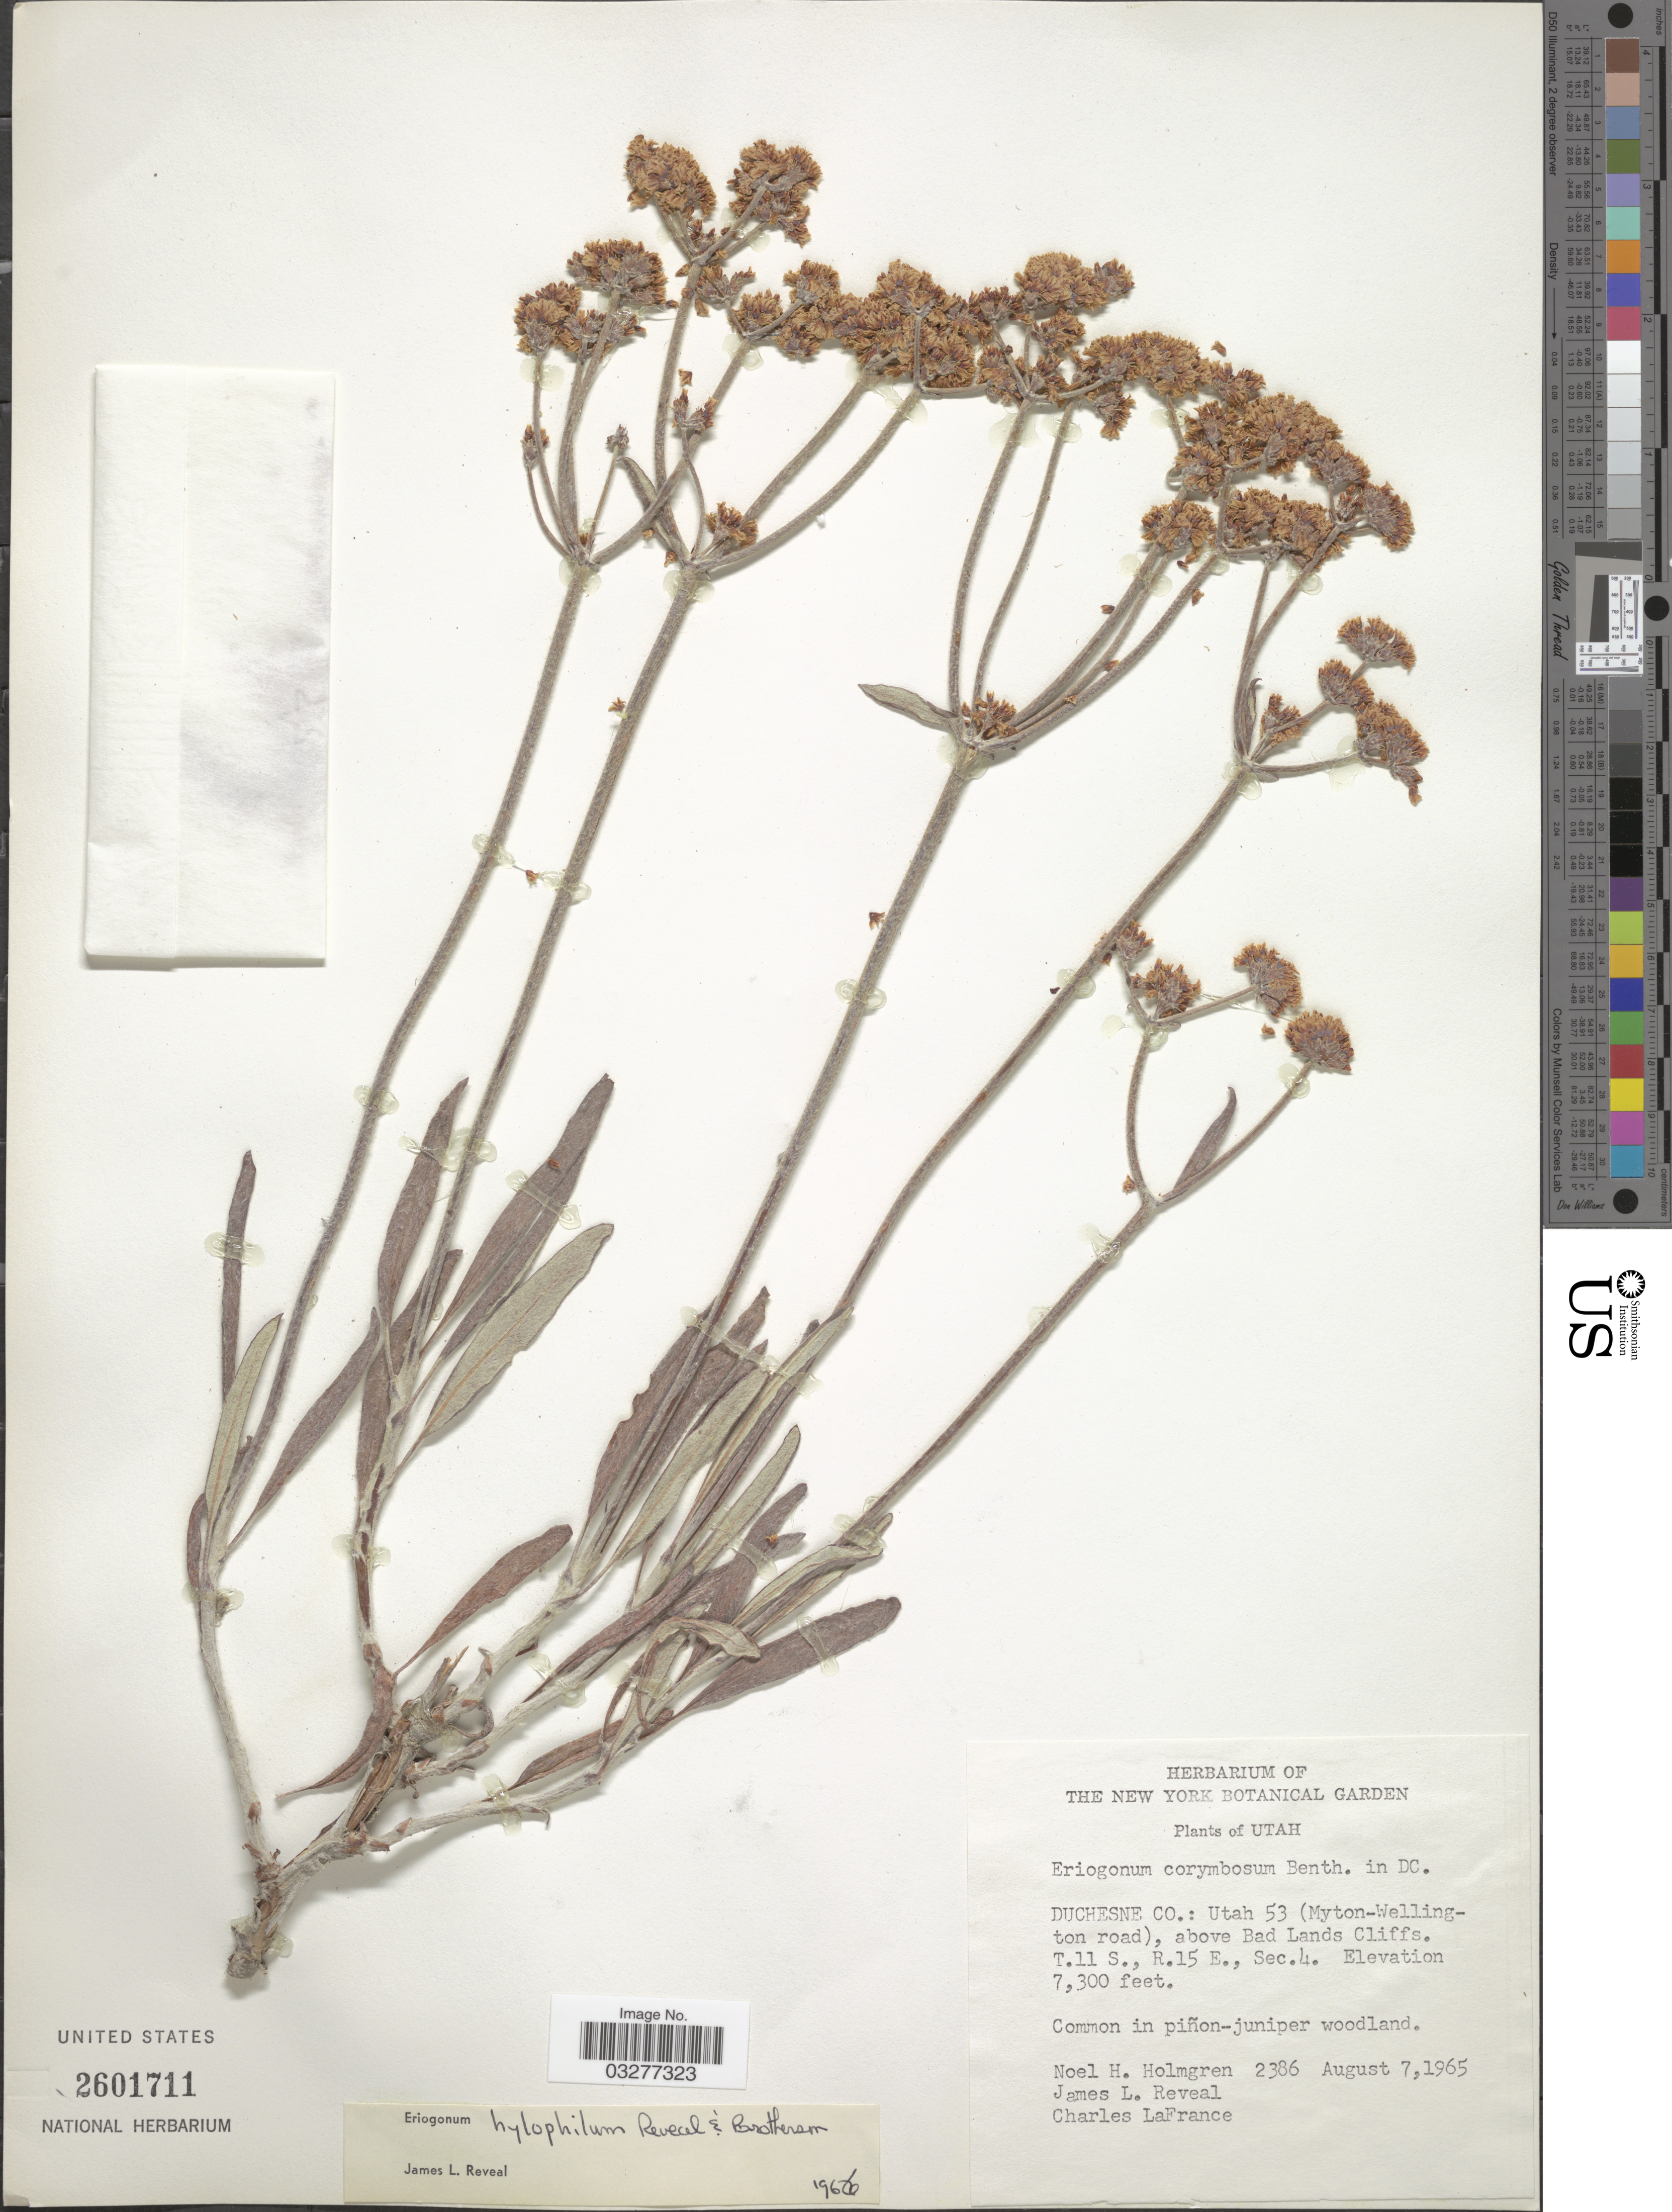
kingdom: Plantae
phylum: Tracheophyta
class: Magnoliopsida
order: Caryophyllales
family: Polygonaceae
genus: Eriogonum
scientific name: Eriogonum hylophilum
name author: Reveal & Brotherson in Reveal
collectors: N. H. Holmgren, J. L. Reveal & C. LaFrance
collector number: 2386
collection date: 1965-08-07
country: United States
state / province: Utah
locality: Duchesne Co.: Utah 53 (Myton-Wellington road), above Bad Lands Cliffs. T11S, R15E, Sec.4.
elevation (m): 2225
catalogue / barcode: US 2601711